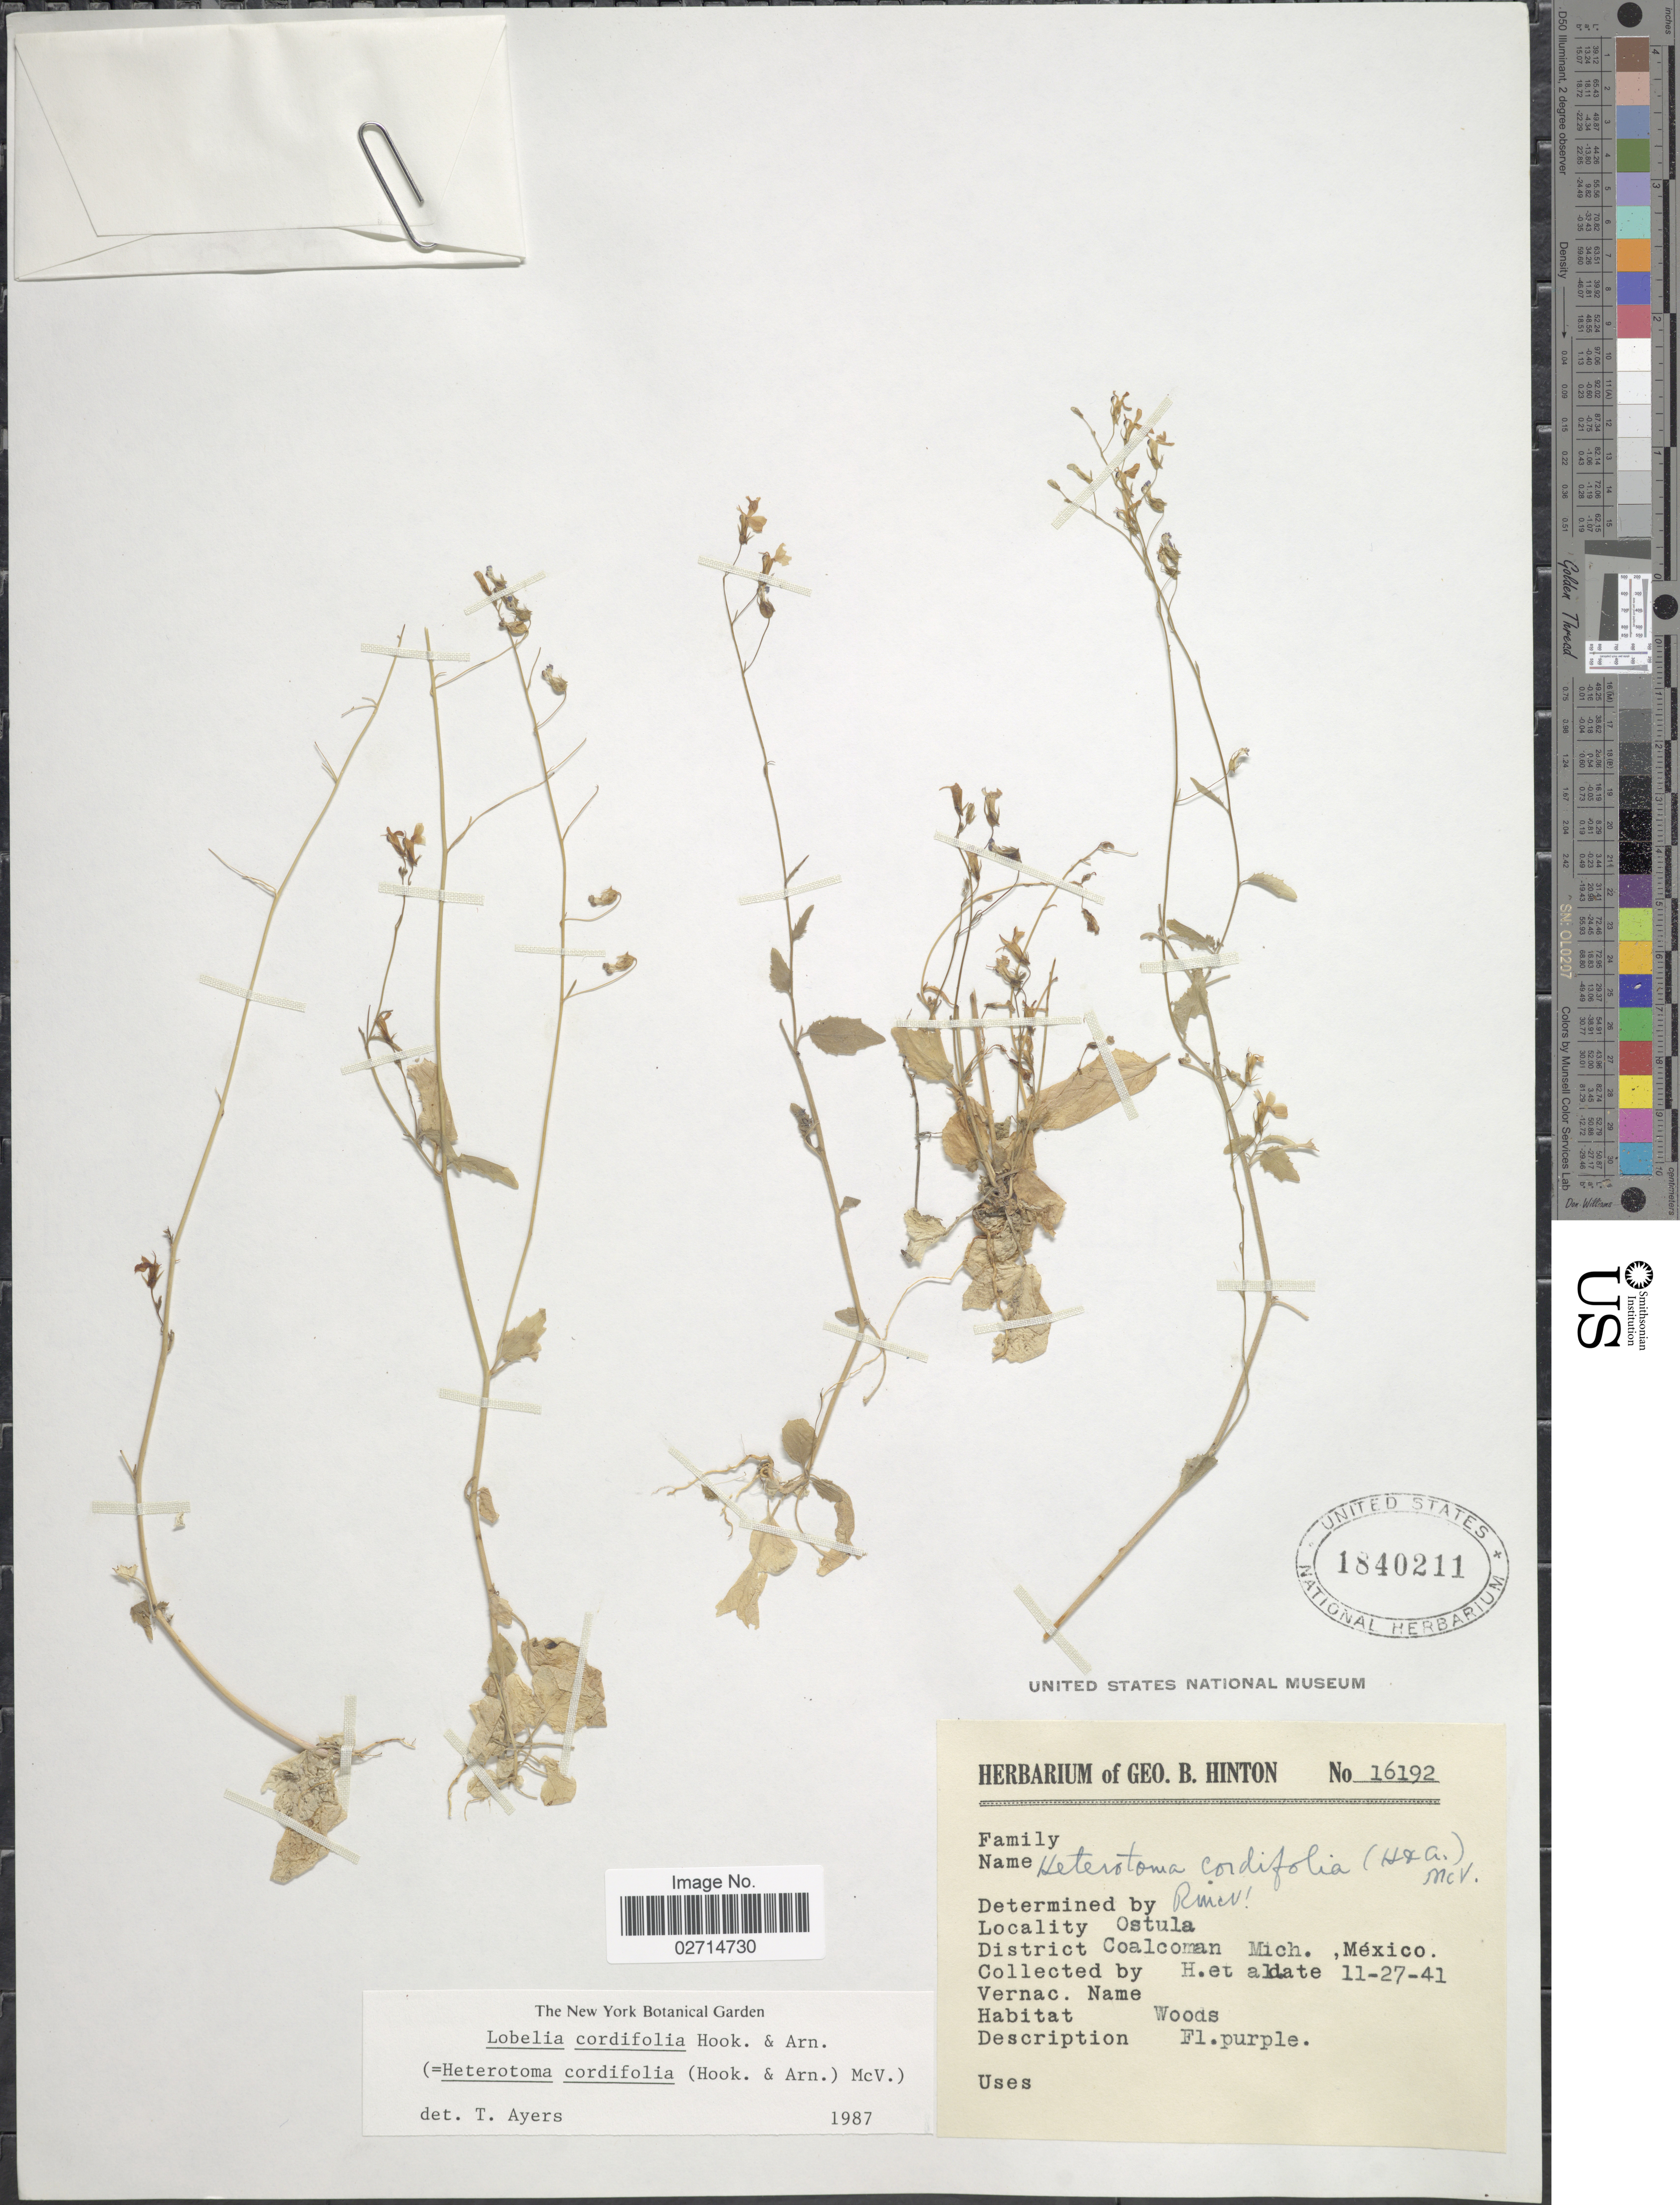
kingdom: Plantae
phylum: Tracheophyta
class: Magnoliopsida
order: Asterales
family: Campanulaceae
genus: Lobelia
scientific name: Lobelia cordifolia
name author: Hook. & Arn.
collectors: G. B. Hinton & et al.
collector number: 16192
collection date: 1941-11-27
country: Mexico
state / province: Michoacán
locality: Ostula. District: Coalcoman.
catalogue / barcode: US 1840211